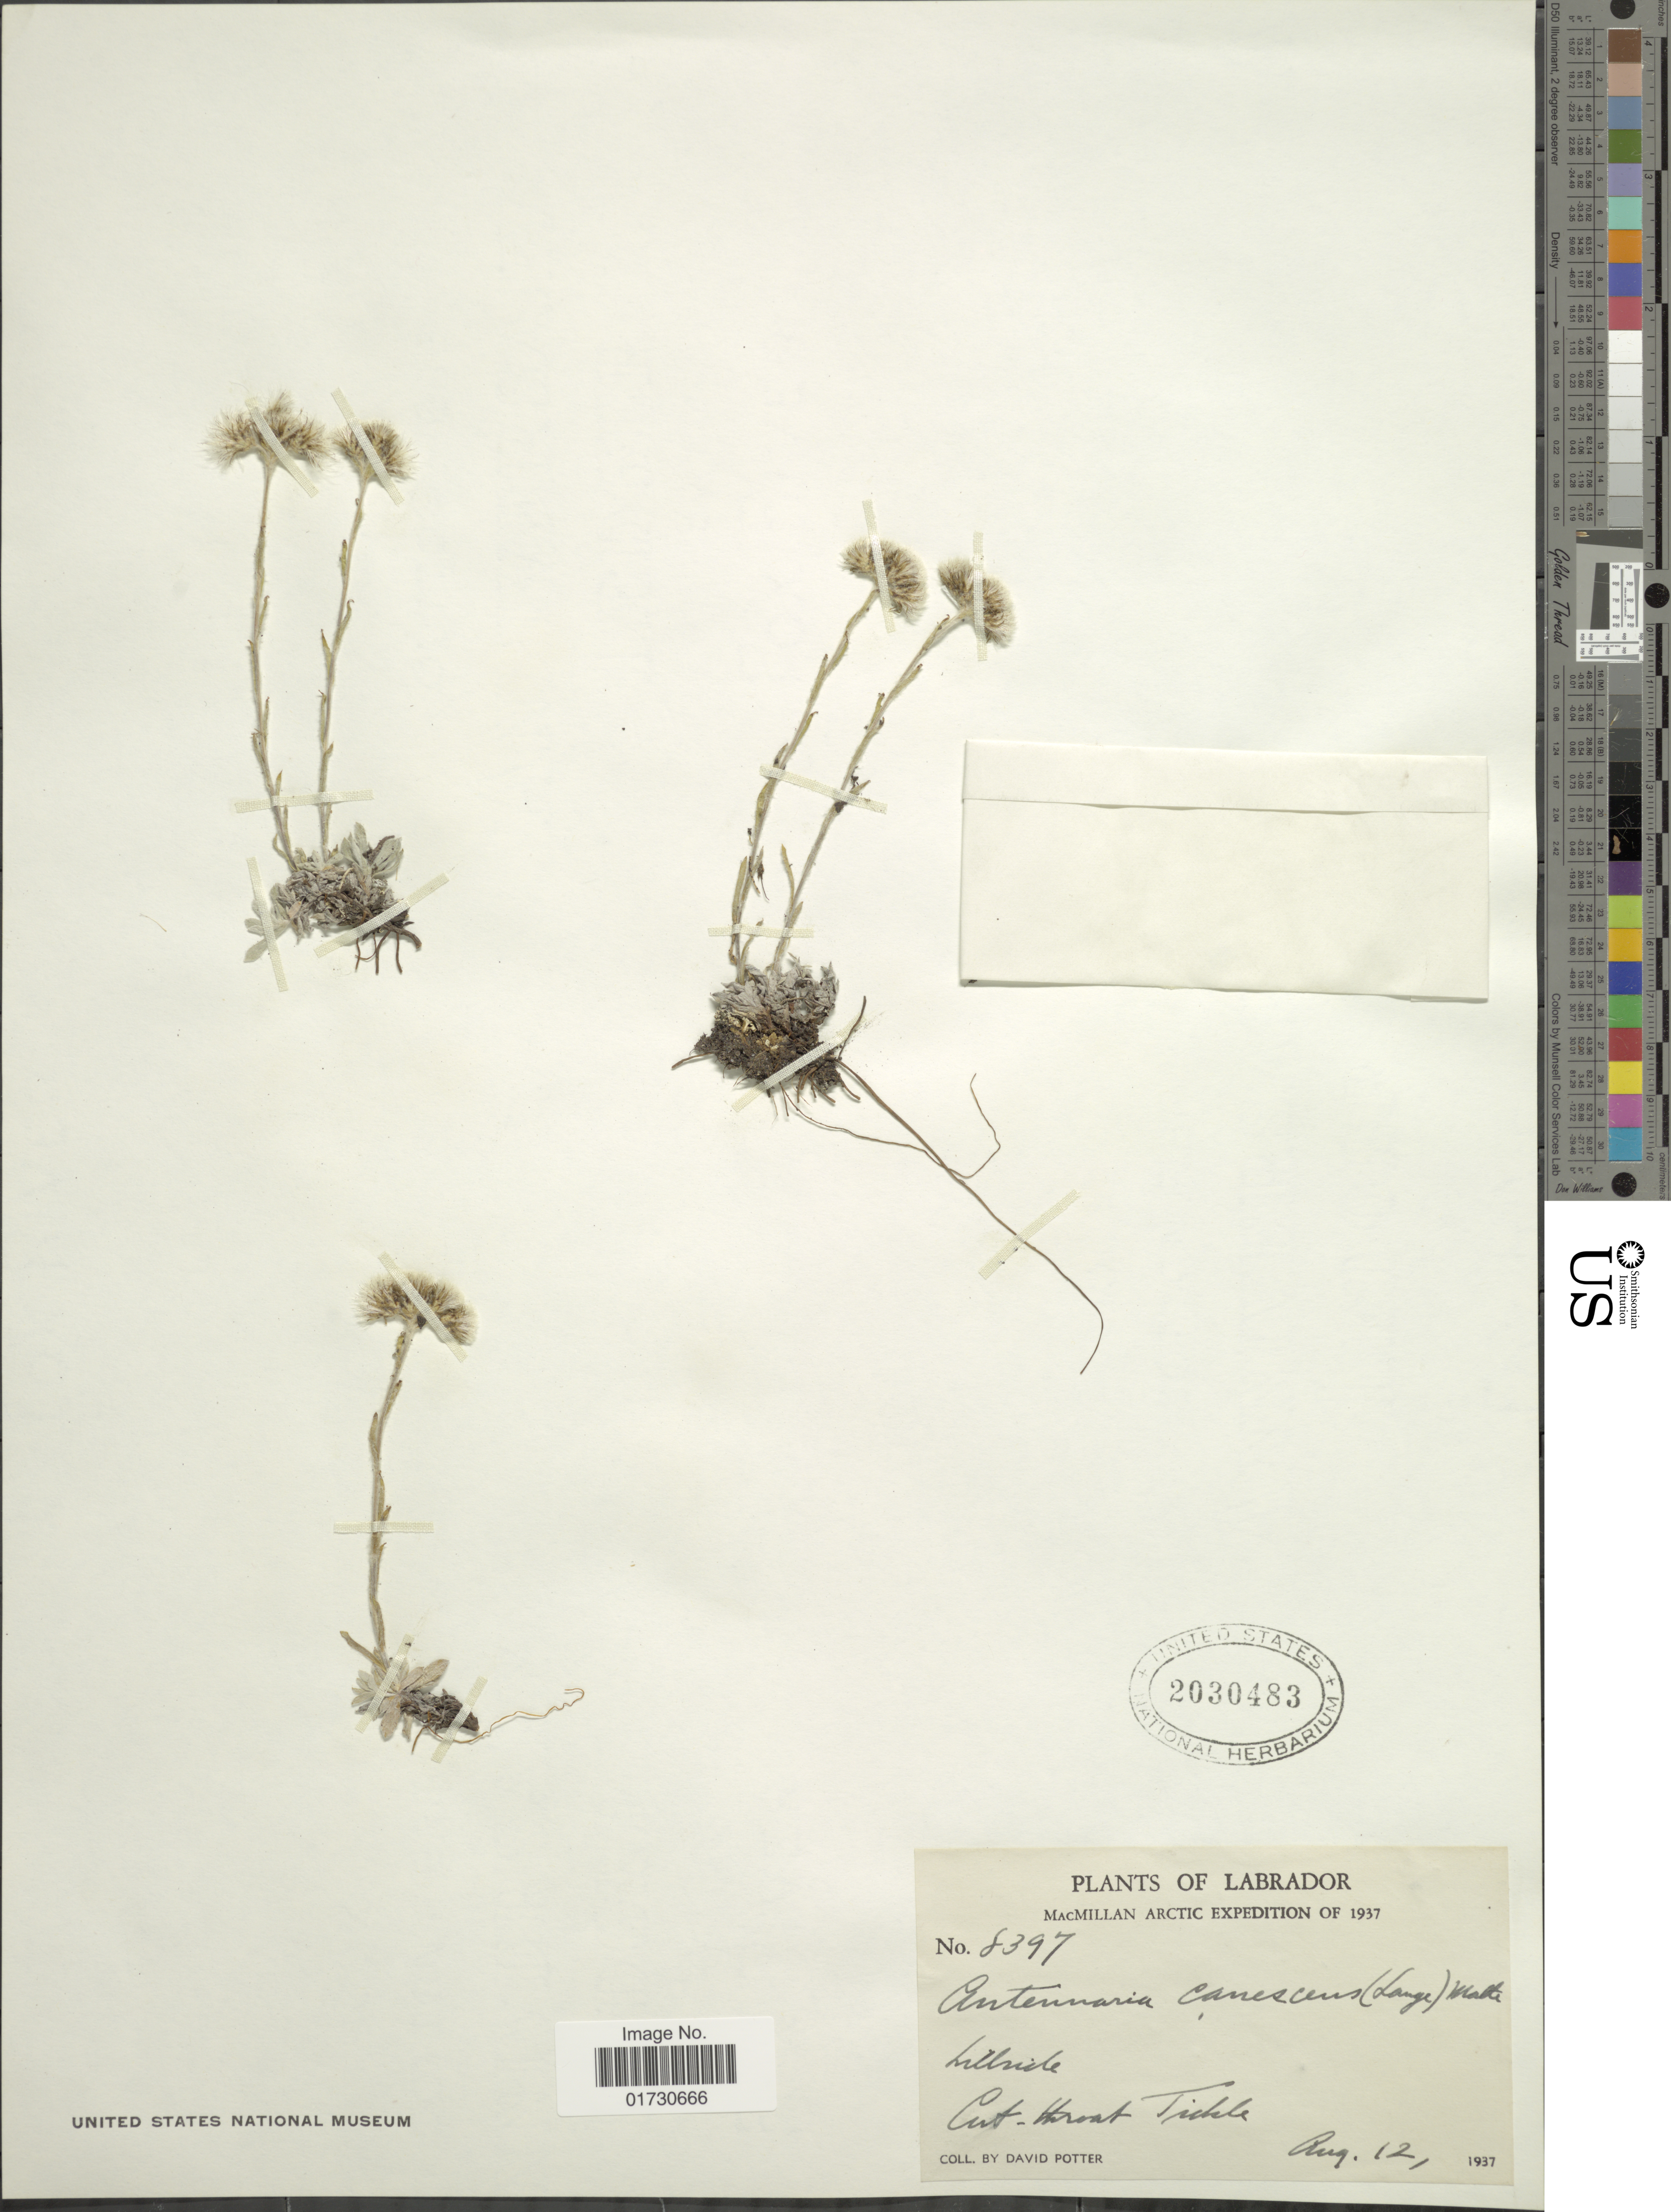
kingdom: Plantae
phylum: Tracheophyta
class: Magnoliopsida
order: Asterales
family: Asteraceae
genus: Antennaria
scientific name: Antennaria canescens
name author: (Lange) Malte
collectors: D. Potter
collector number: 8397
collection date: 1937-08-12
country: Canada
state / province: Newfoundland and Labrador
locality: Labrador, Arctic, Hillside, Cut-throat Tickle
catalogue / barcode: US 2030483